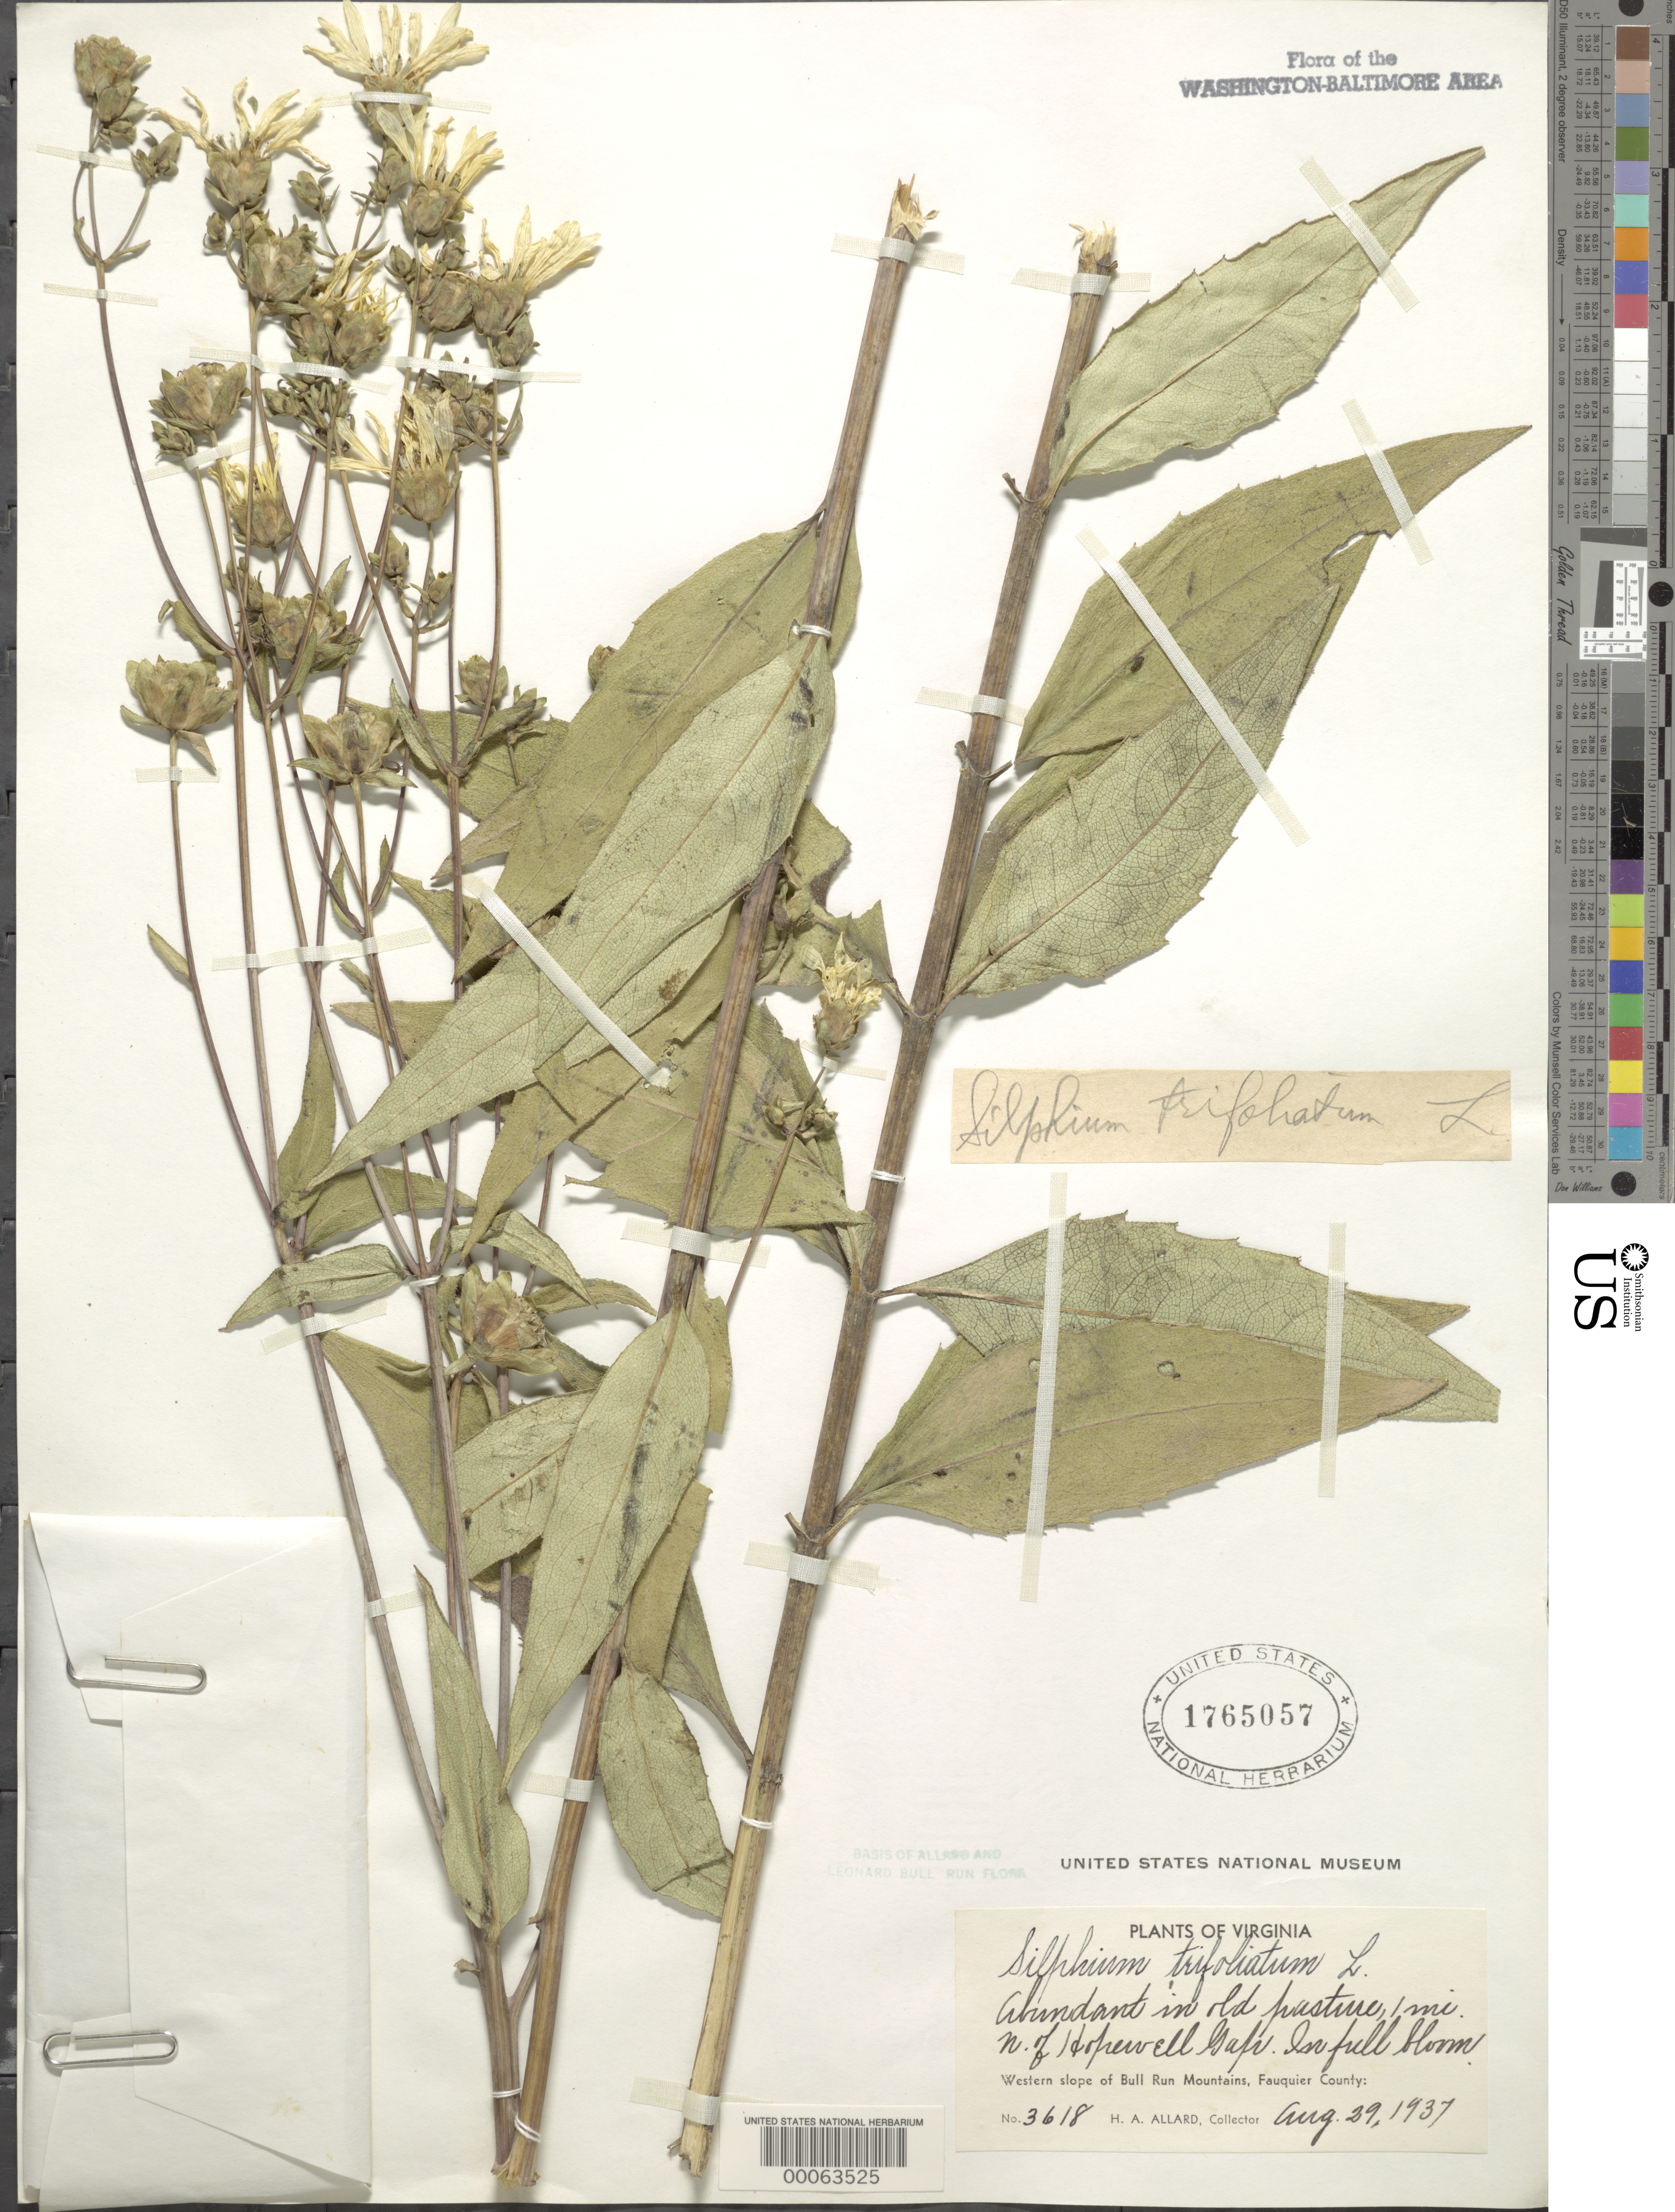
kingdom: Plantae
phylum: Tracheophyta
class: Magnoliopsida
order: Asterales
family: Asteraceae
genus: Silphium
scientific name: Silphium asteriscus var. trifoliatum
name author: (L.) Clevinger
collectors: H. A. Allard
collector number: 3618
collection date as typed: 29 Aug 1937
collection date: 1937-08-29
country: United States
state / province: Virginia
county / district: Fauquier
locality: North of Hopewell Gap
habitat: Old pasture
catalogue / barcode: US 1765057